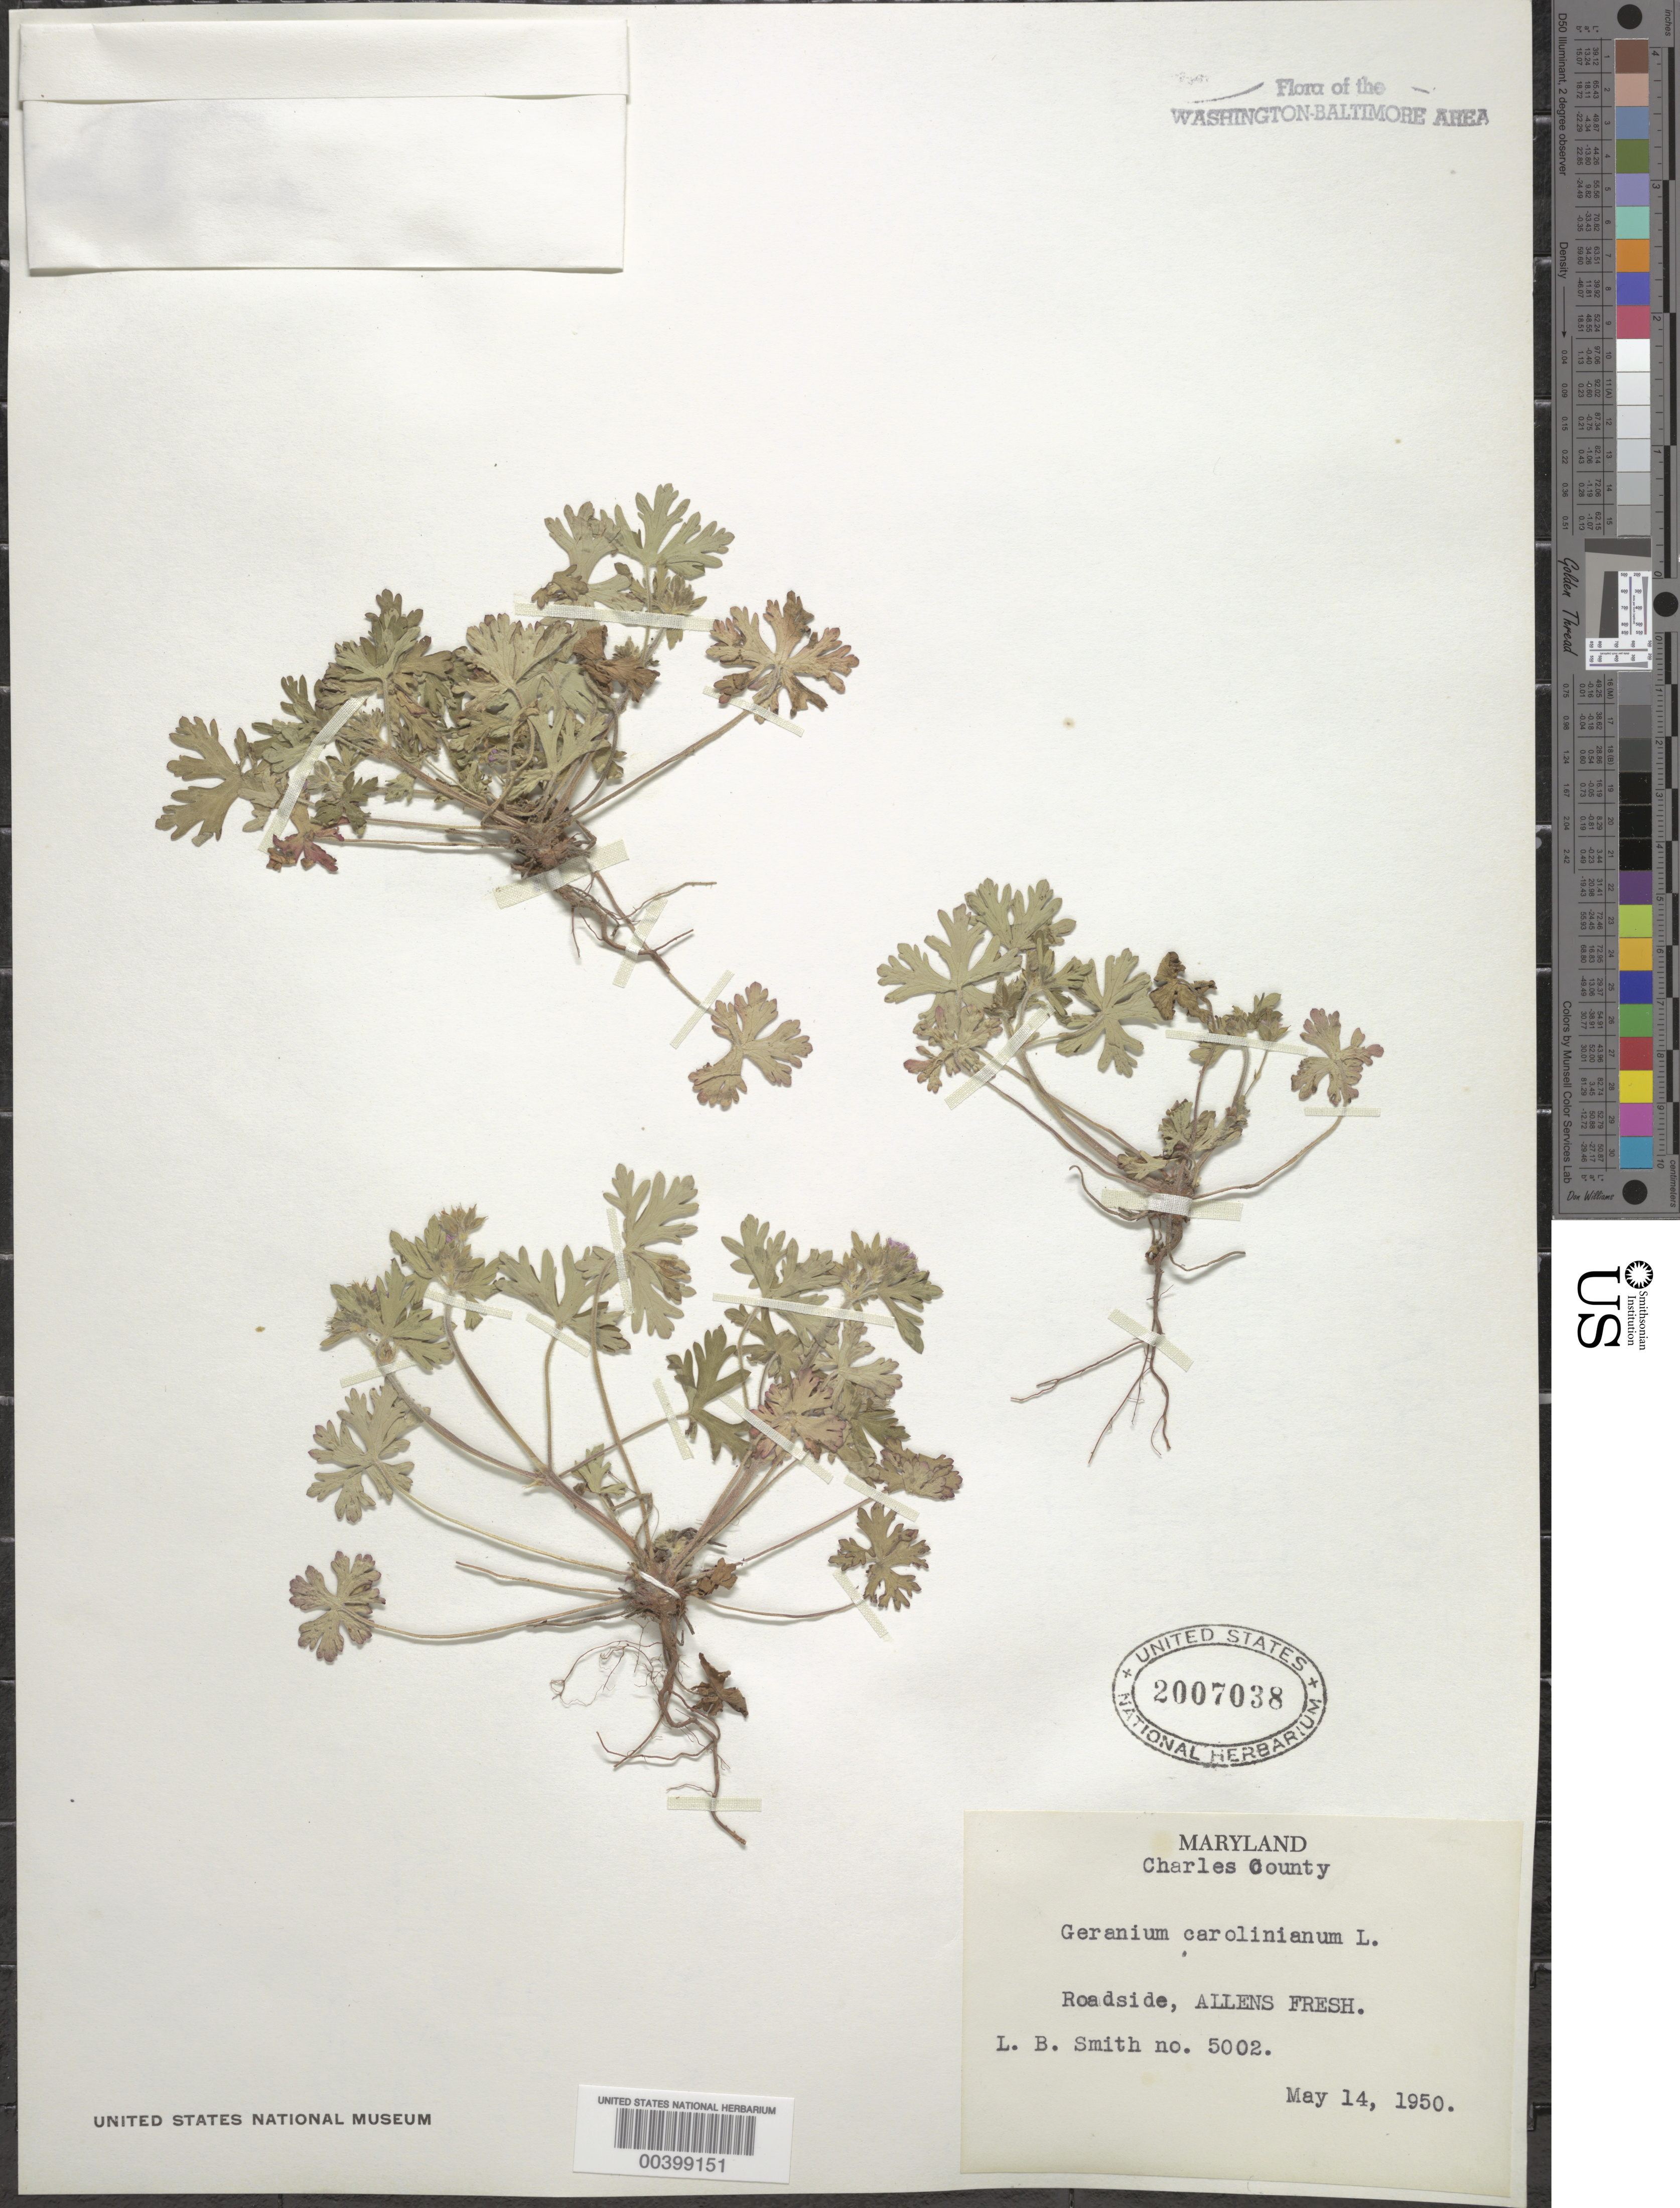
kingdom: Plantae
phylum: Tracheophyta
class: Magnoliopsida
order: Geraniales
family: Geraniaceae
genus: Geranium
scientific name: Geranium carolinianum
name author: L.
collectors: L. Smith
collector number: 5002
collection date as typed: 14 May 1950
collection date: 1950-05-14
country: United States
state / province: Maryland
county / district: Charles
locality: Allens Fresh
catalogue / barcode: US 2007038